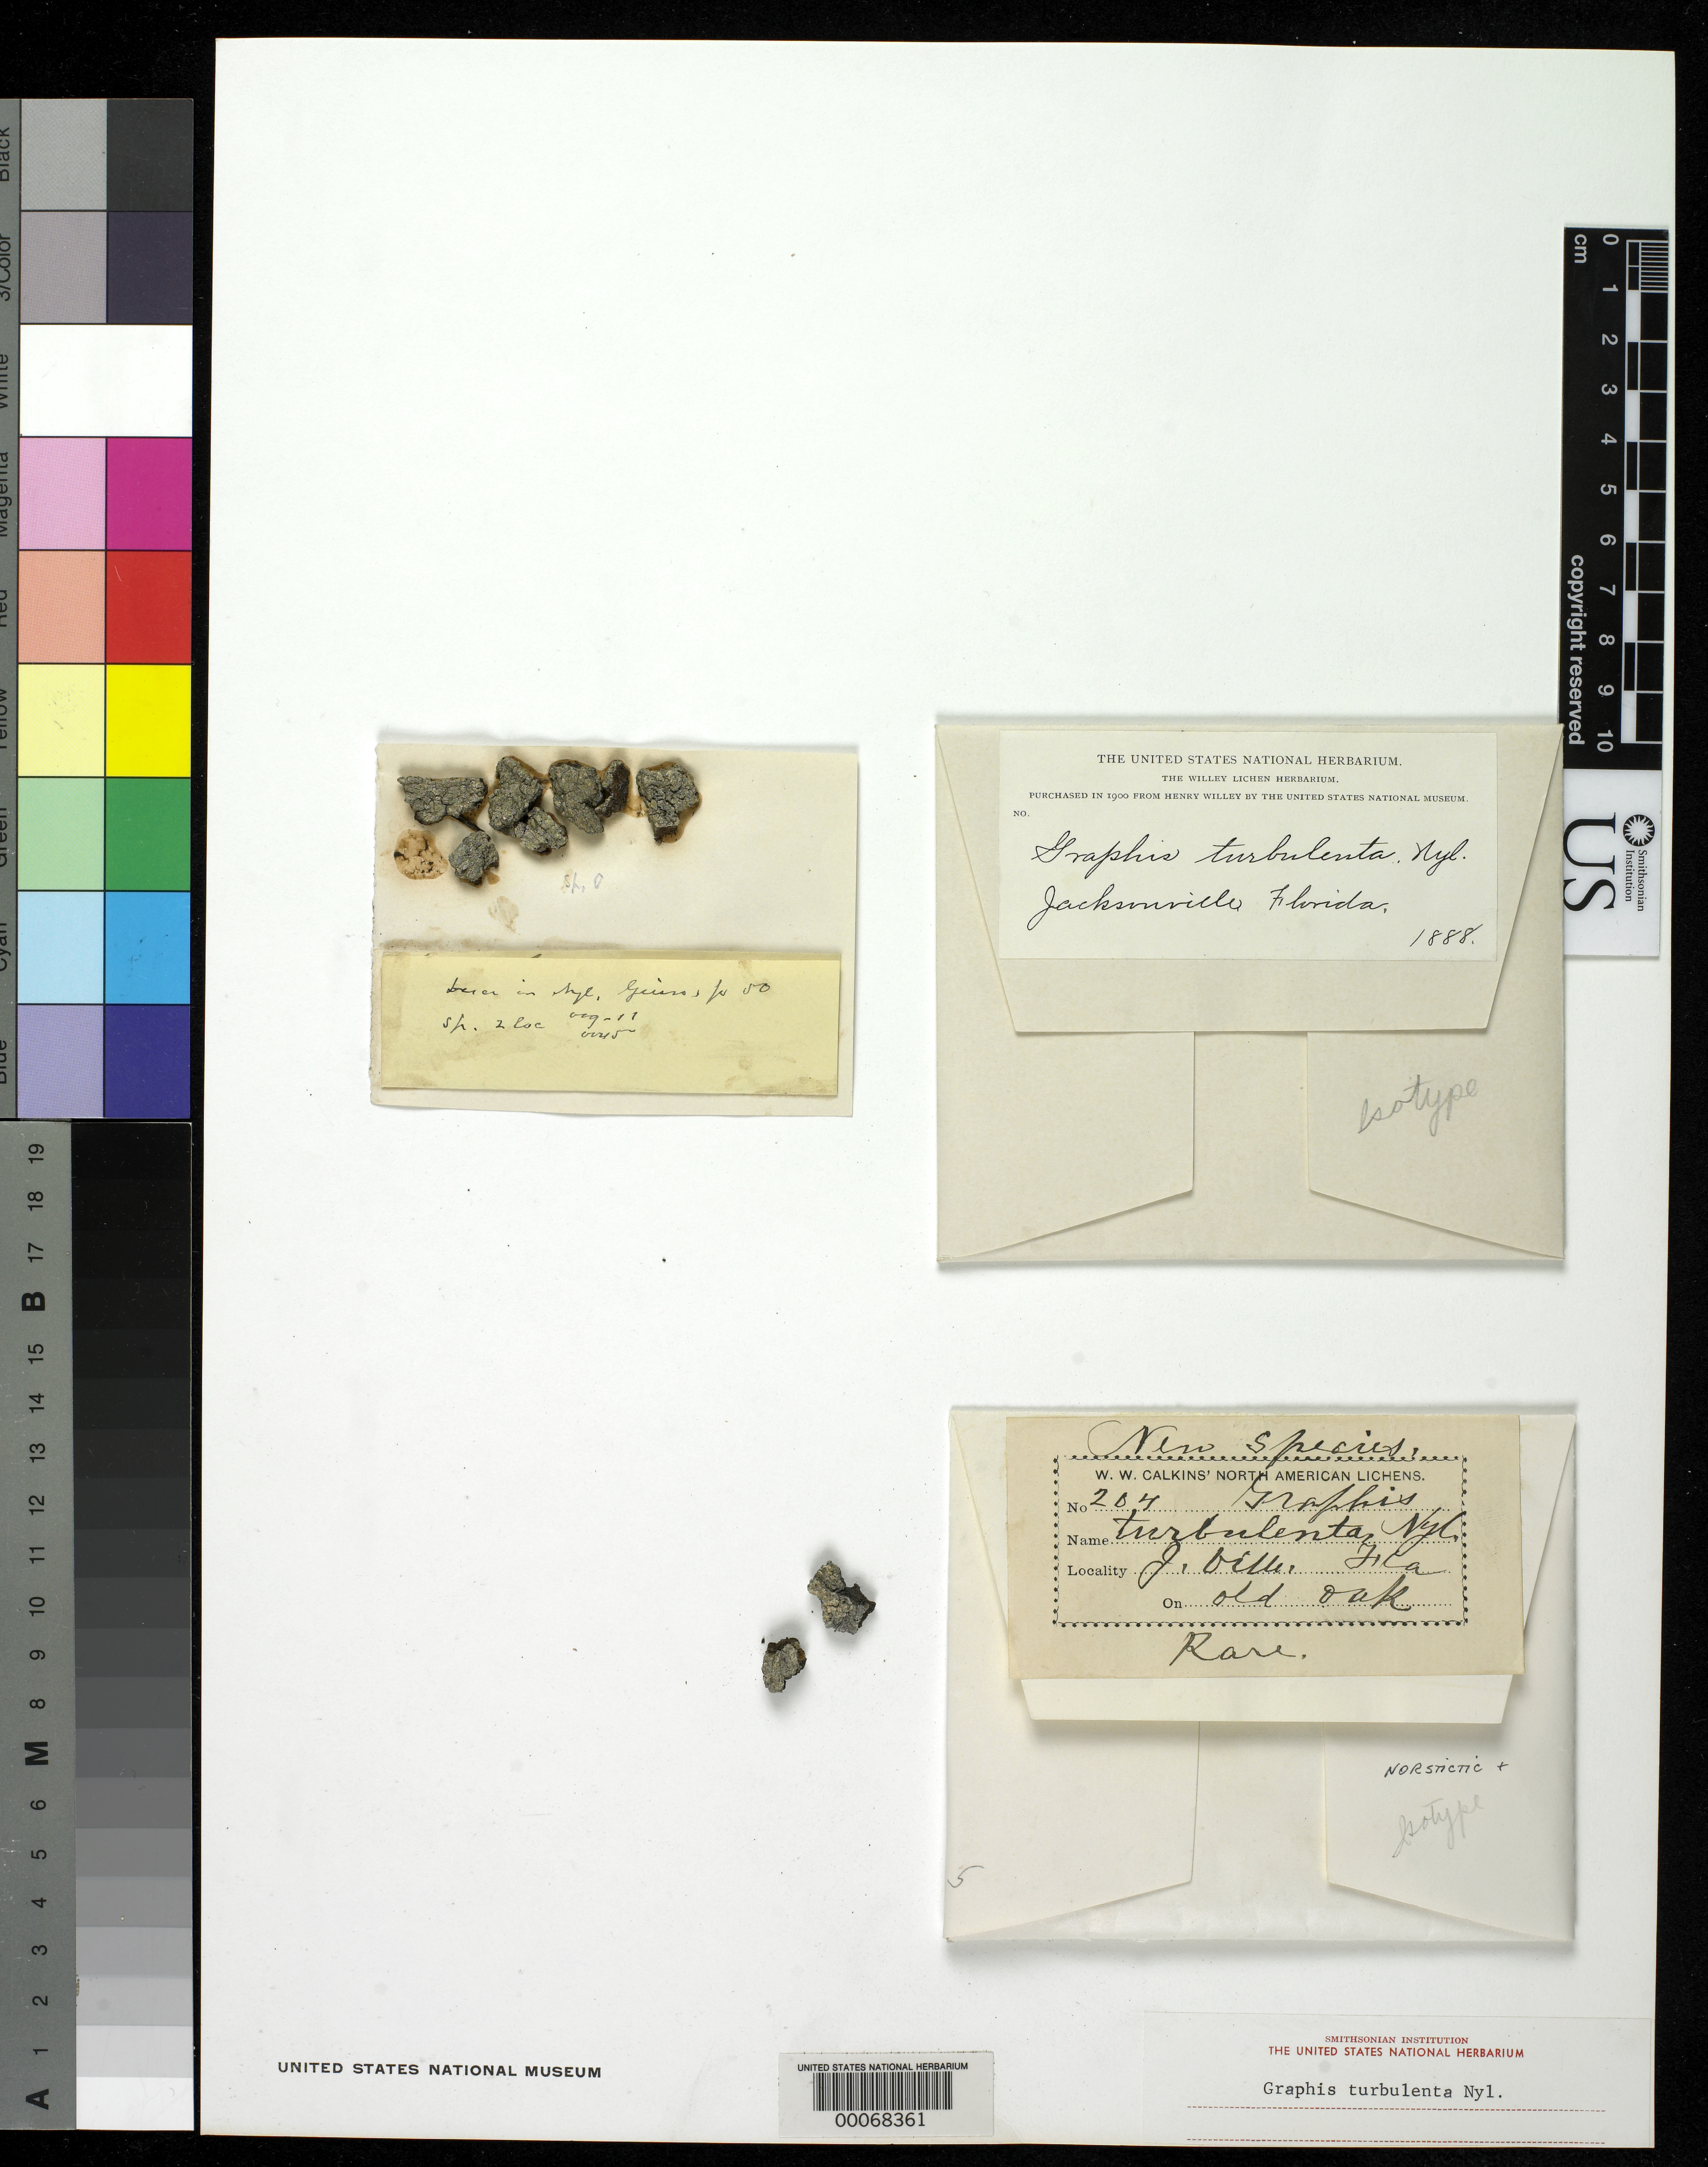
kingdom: Fungi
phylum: Ascomycota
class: Lecanoromycetes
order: Ostropales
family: Graphidaceae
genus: Graphis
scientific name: Graphis turbulenta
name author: Nyl.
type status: Isotype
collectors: W. Calkins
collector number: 204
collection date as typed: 1888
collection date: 1888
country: United States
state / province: Florida